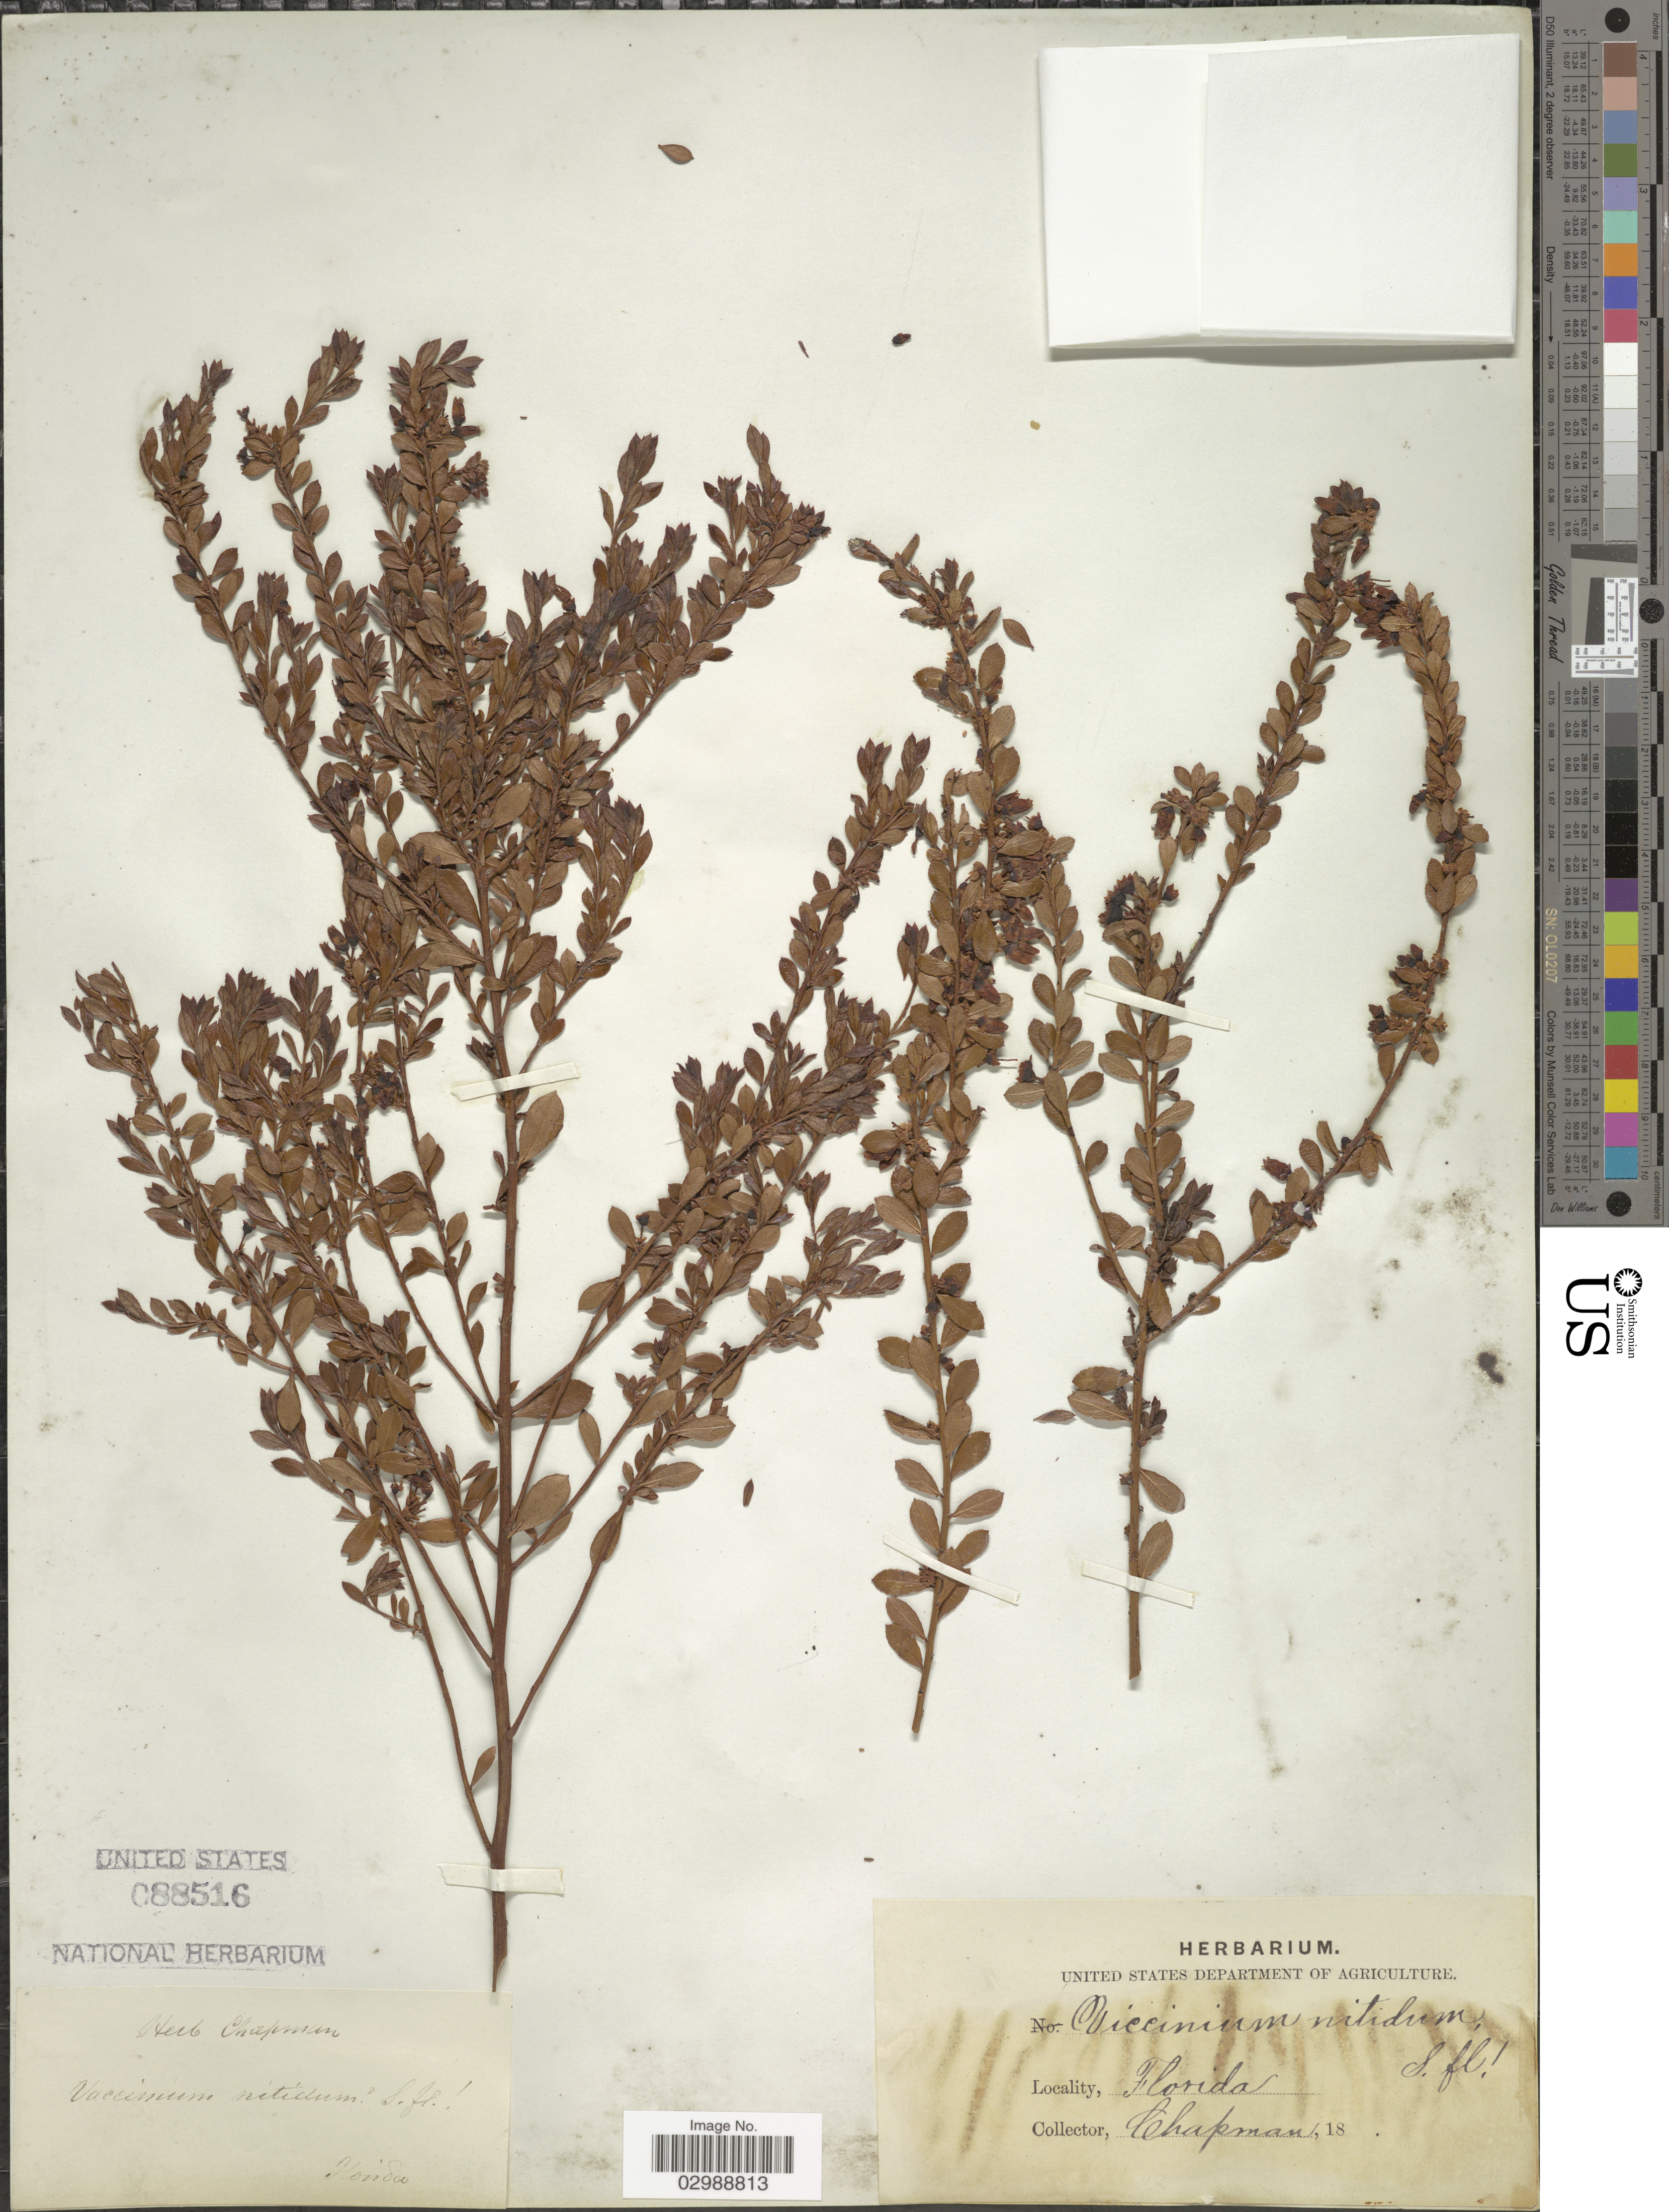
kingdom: Plantae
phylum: Tracheophyta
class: Magnoliopsida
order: Ericales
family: Ericaceae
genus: Vaccinium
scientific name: Vaccinium nitidum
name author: Andrews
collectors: A. Chapman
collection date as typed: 18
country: United States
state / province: Florida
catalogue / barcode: US 88516